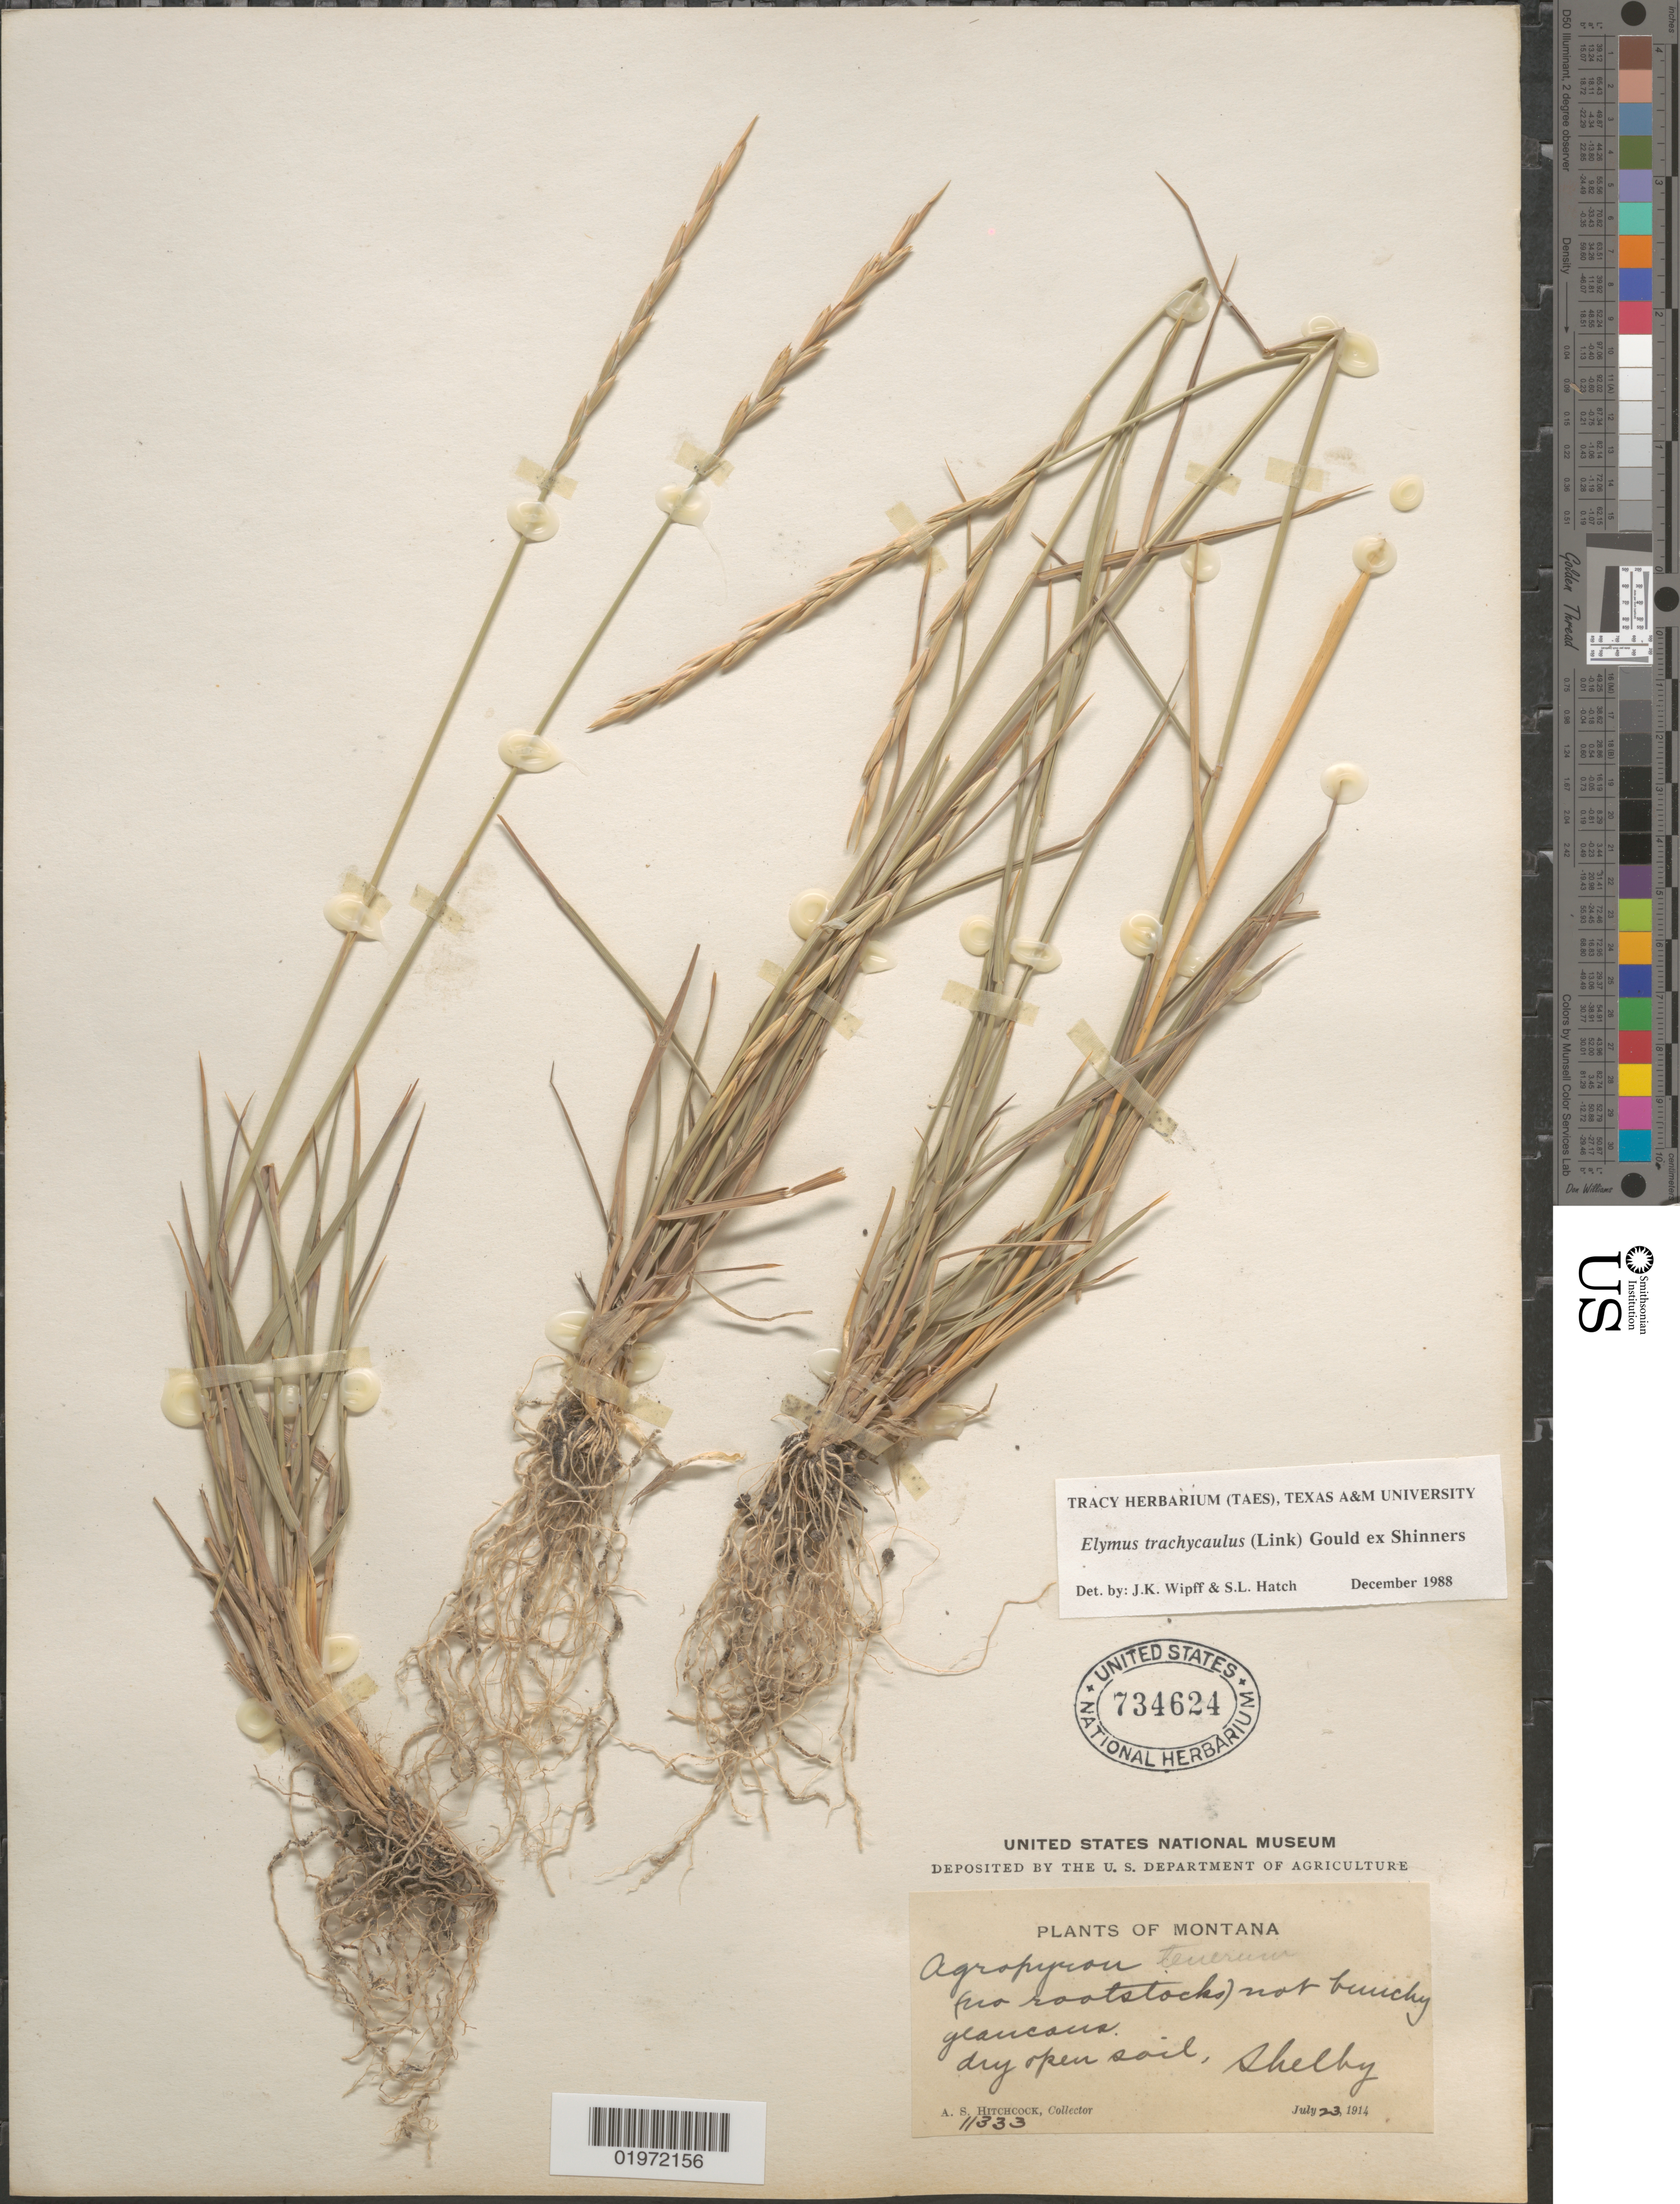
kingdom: Plantae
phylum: Tracheophyta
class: Liliopsida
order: Poales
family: Poaceae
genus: Elymus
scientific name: Elymus trachycaulus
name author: (Link) Gould ex Shinners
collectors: A. S. Hitchcock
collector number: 11333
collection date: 1914-07-23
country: United States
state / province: Montana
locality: Dry open soil, Shelby.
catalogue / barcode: US 734624